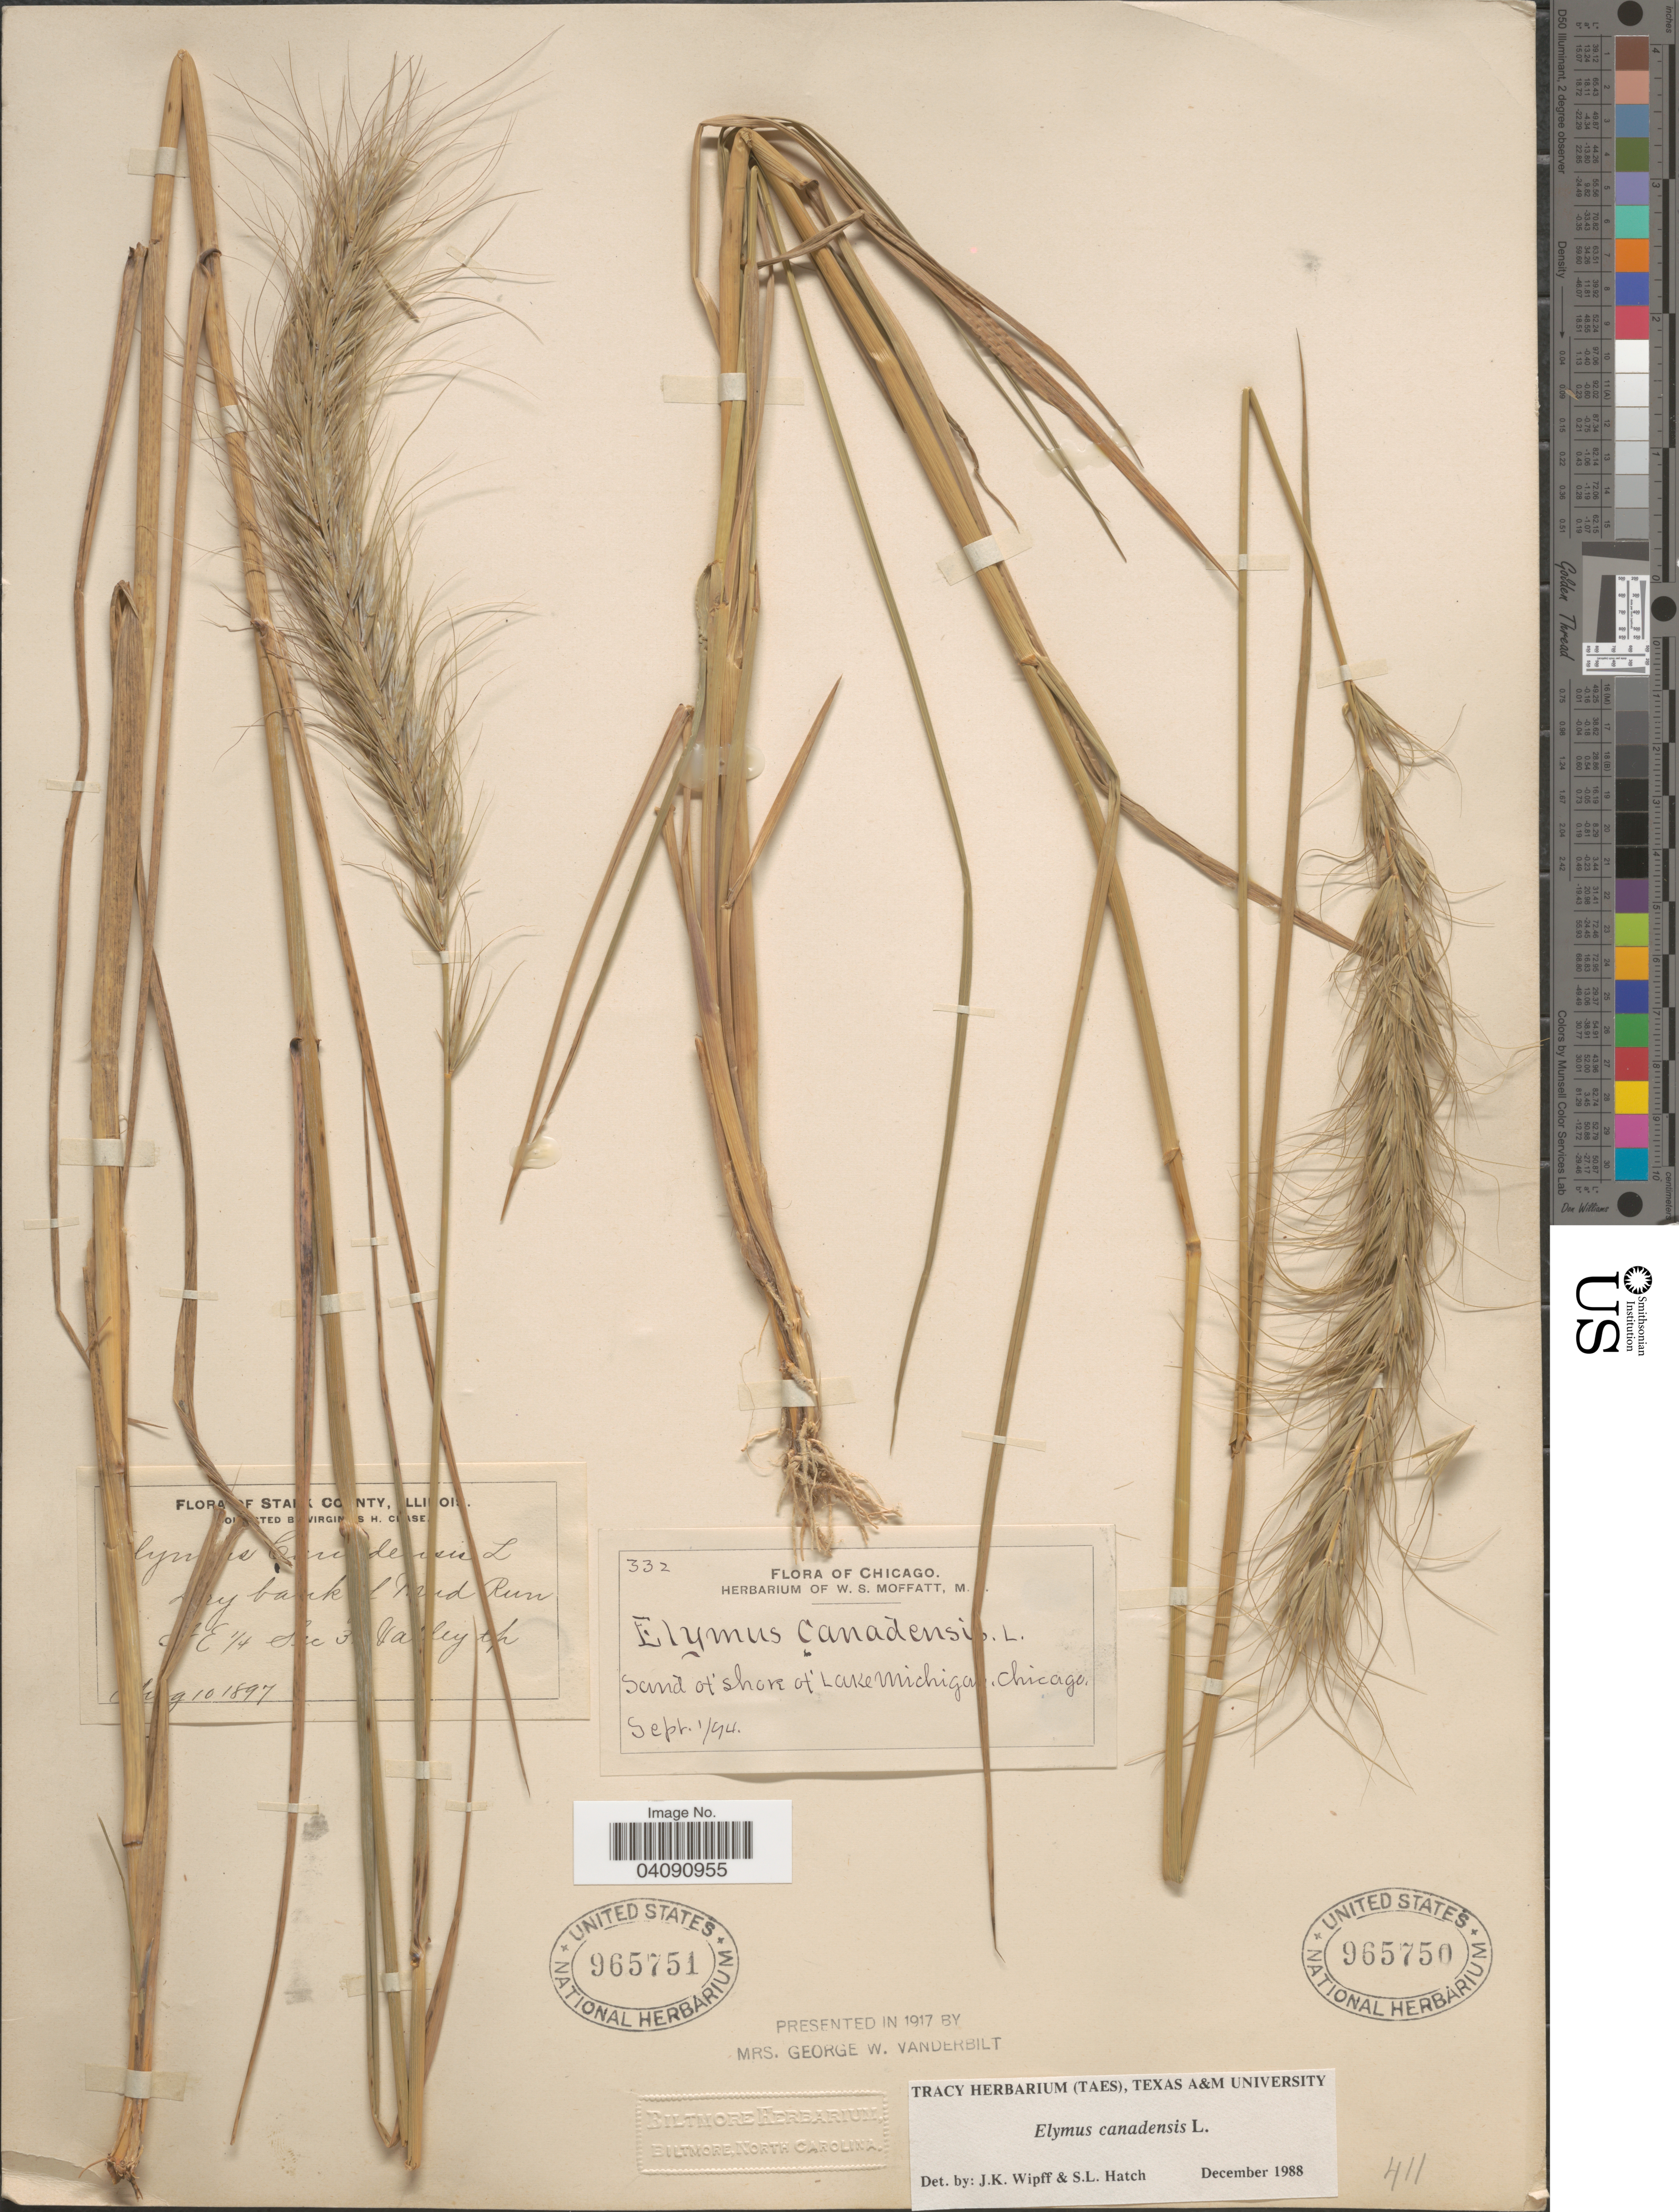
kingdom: Plantae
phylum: Tracheophyta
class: Liliopsida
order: Poales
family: Poaceae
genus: Elymus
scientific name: Elymus canadensis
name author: L.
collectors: ex herb. W. S. Moffatt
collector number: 332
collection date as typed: Transcribed d/m/y: 1/9/94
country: United States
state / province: Illinois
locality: Sand of shore of Lake Michigan, Chicago.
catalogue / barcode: US 965750